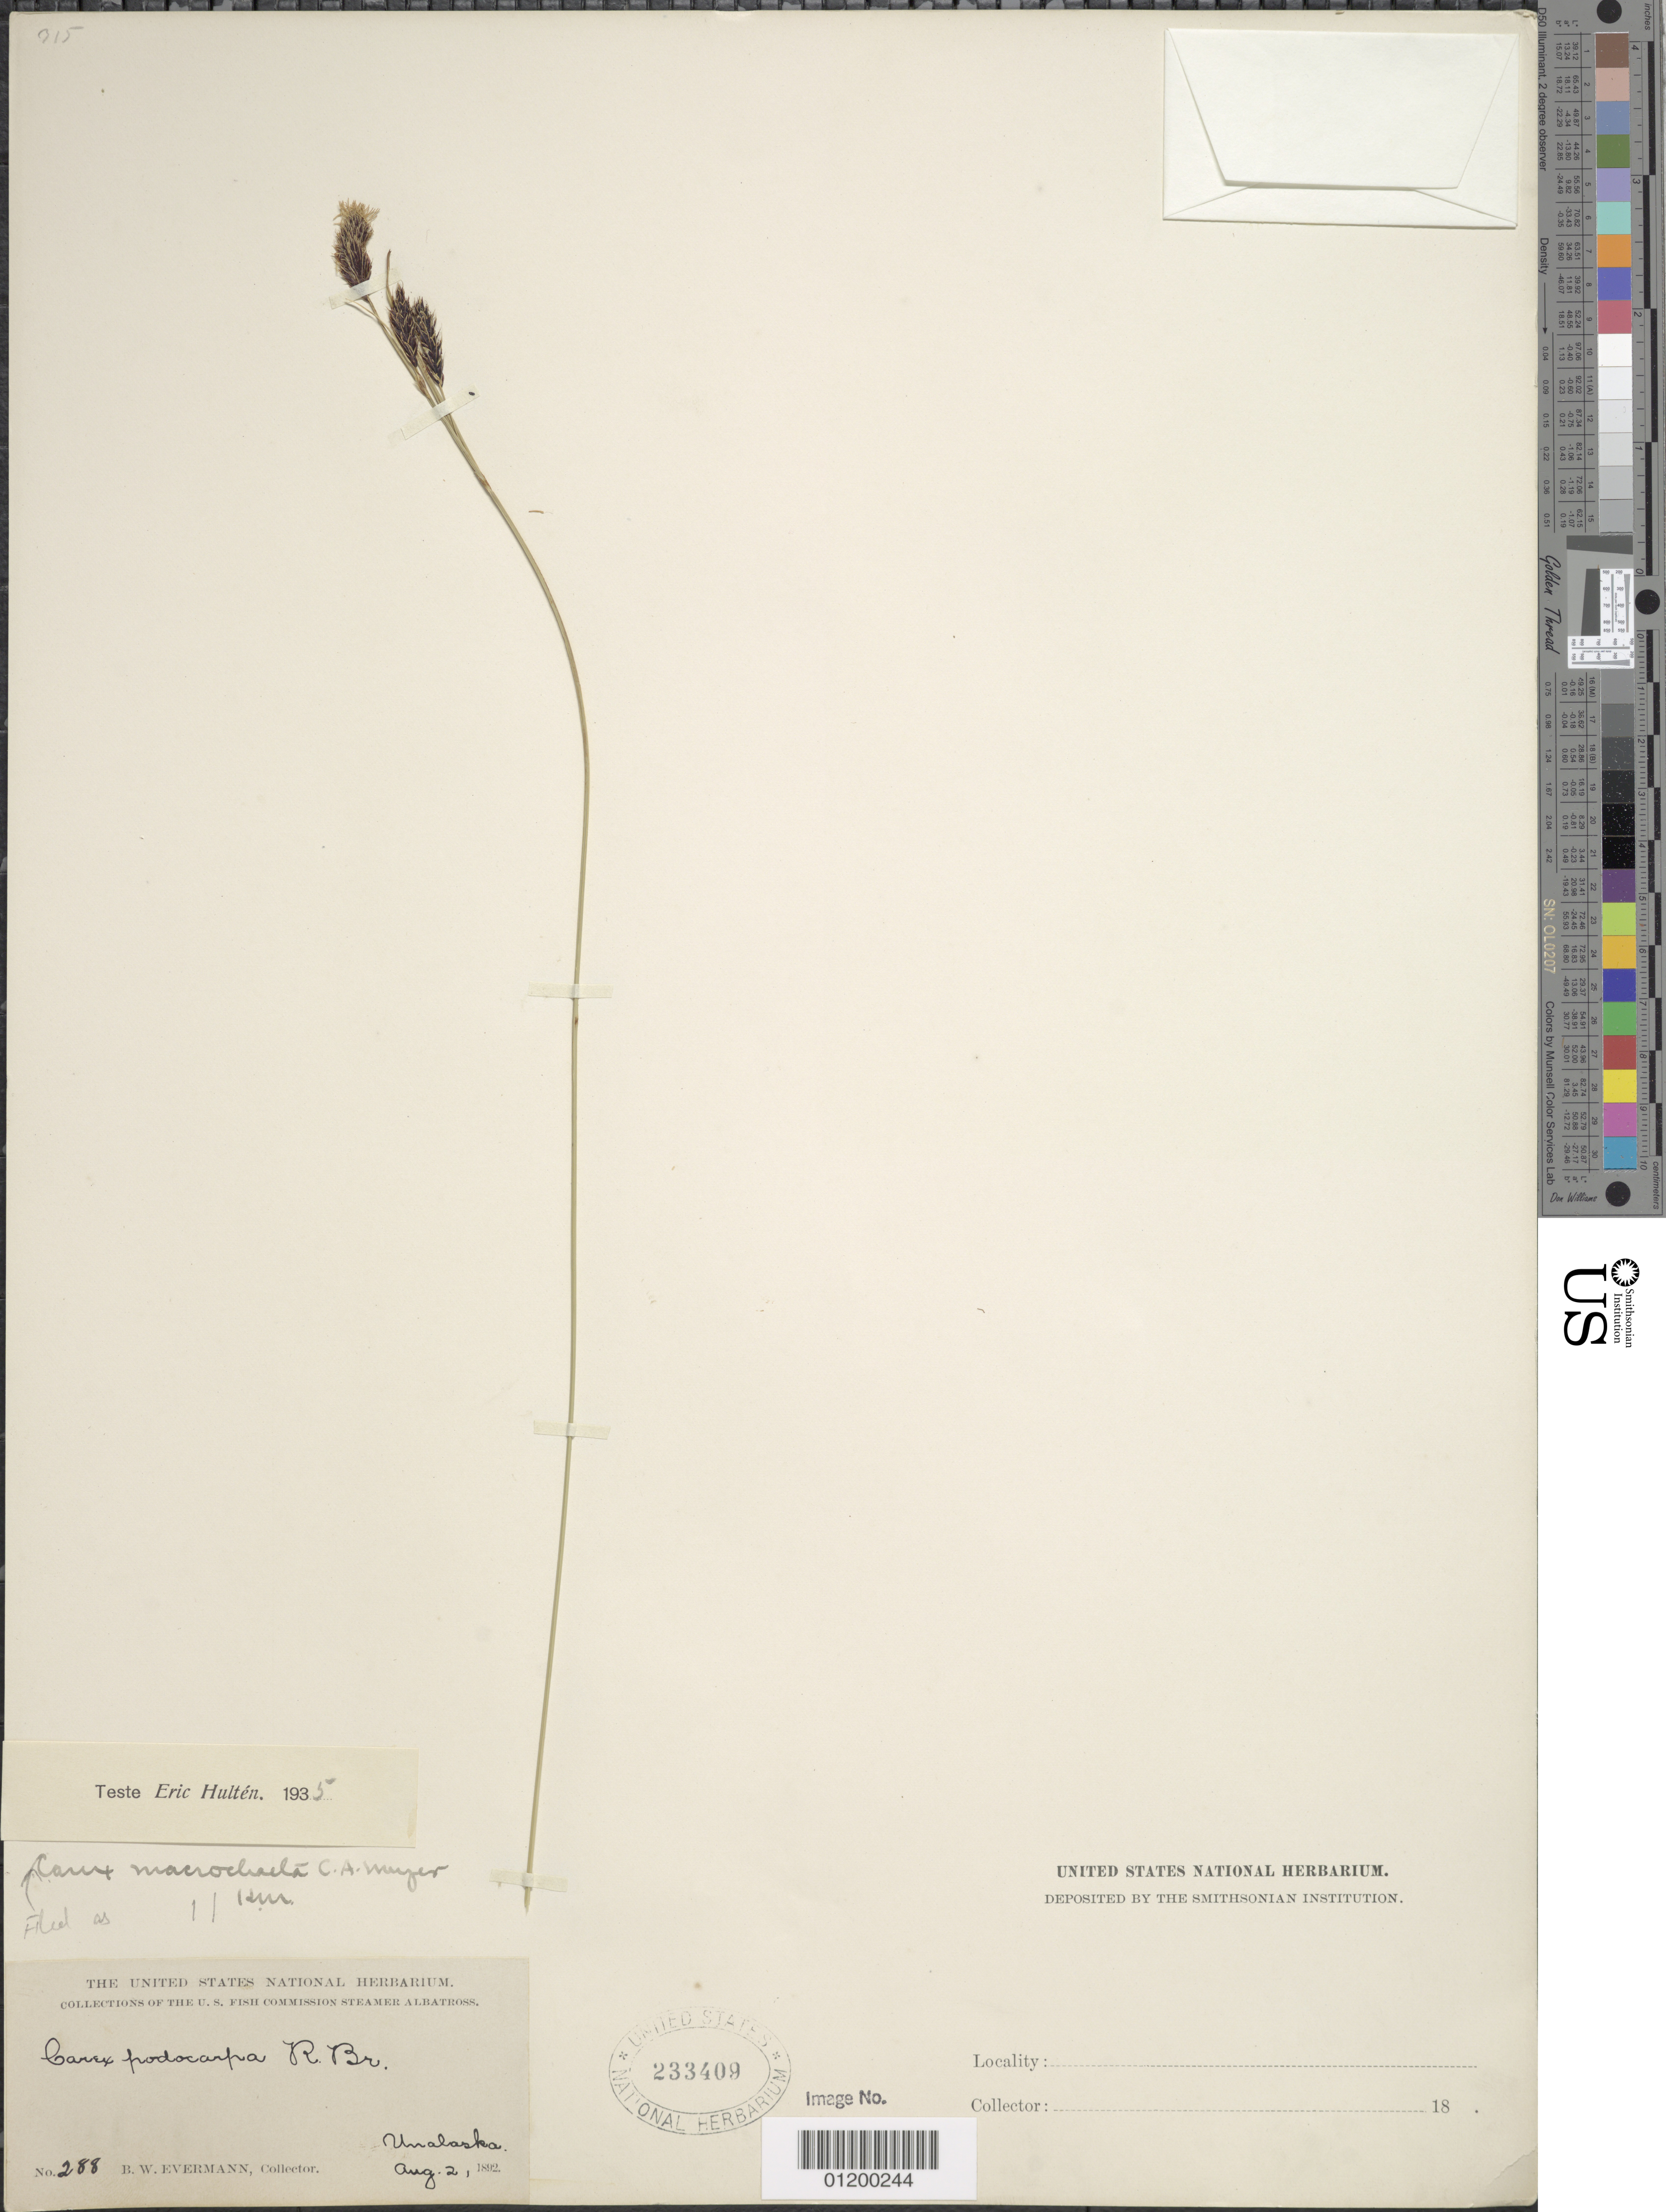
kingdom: Plantae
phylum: Tracheophyta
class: Liliopsida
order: Poales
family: Cyperaceae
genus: Carex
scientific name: Carex macrochaeta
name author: C.A. Mey.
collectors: B. W. Evermann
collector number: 288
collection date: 1892-08-02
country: United States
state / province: Alaska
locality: Unalaska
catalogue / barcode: US 233409